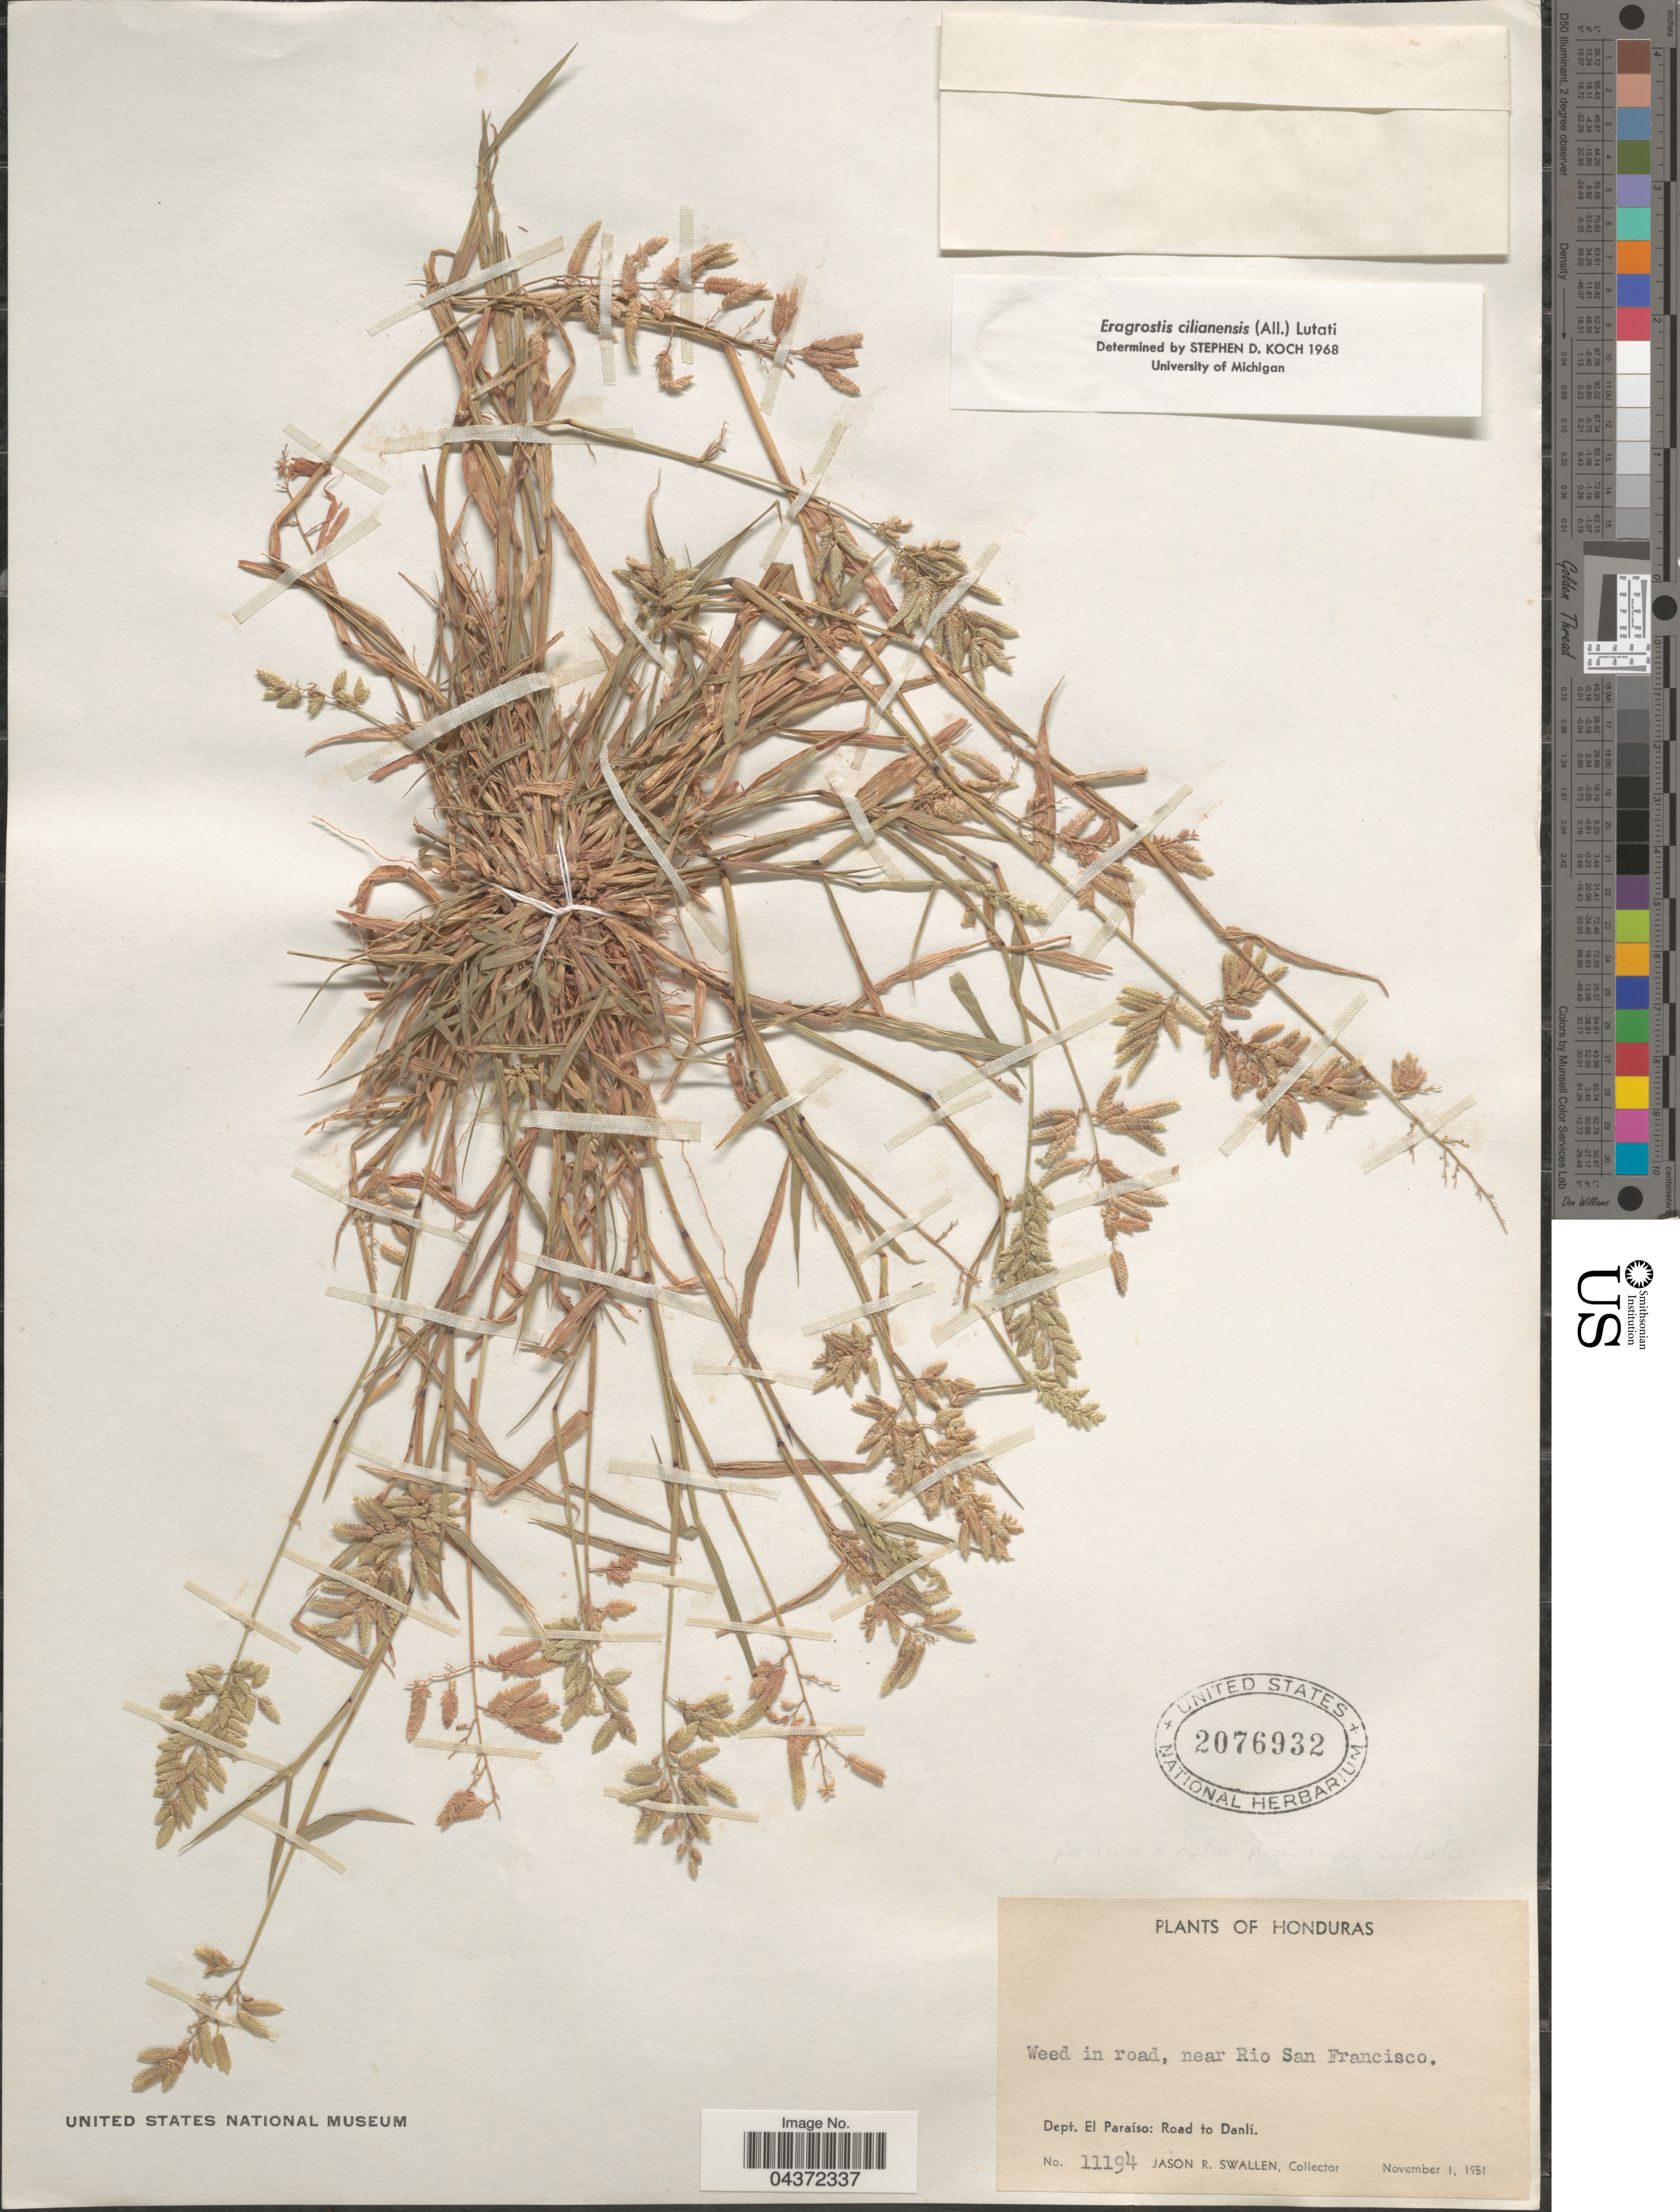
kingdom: Plantae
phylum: Tracheophyta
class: Liliopsida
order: Poales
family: Poaceae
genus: Eragrostis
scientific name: Eragrostis cilianensis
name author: (Bellardi) Vignolo ex Janch.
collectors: J. R. Swallen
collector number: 11194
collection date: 1951-11-01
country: Honduras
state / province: El Paraiso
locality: Weed in road, near Rio San Francisco. Dept. El Paraíso: Road to Danlí.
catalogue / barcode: US 2076932